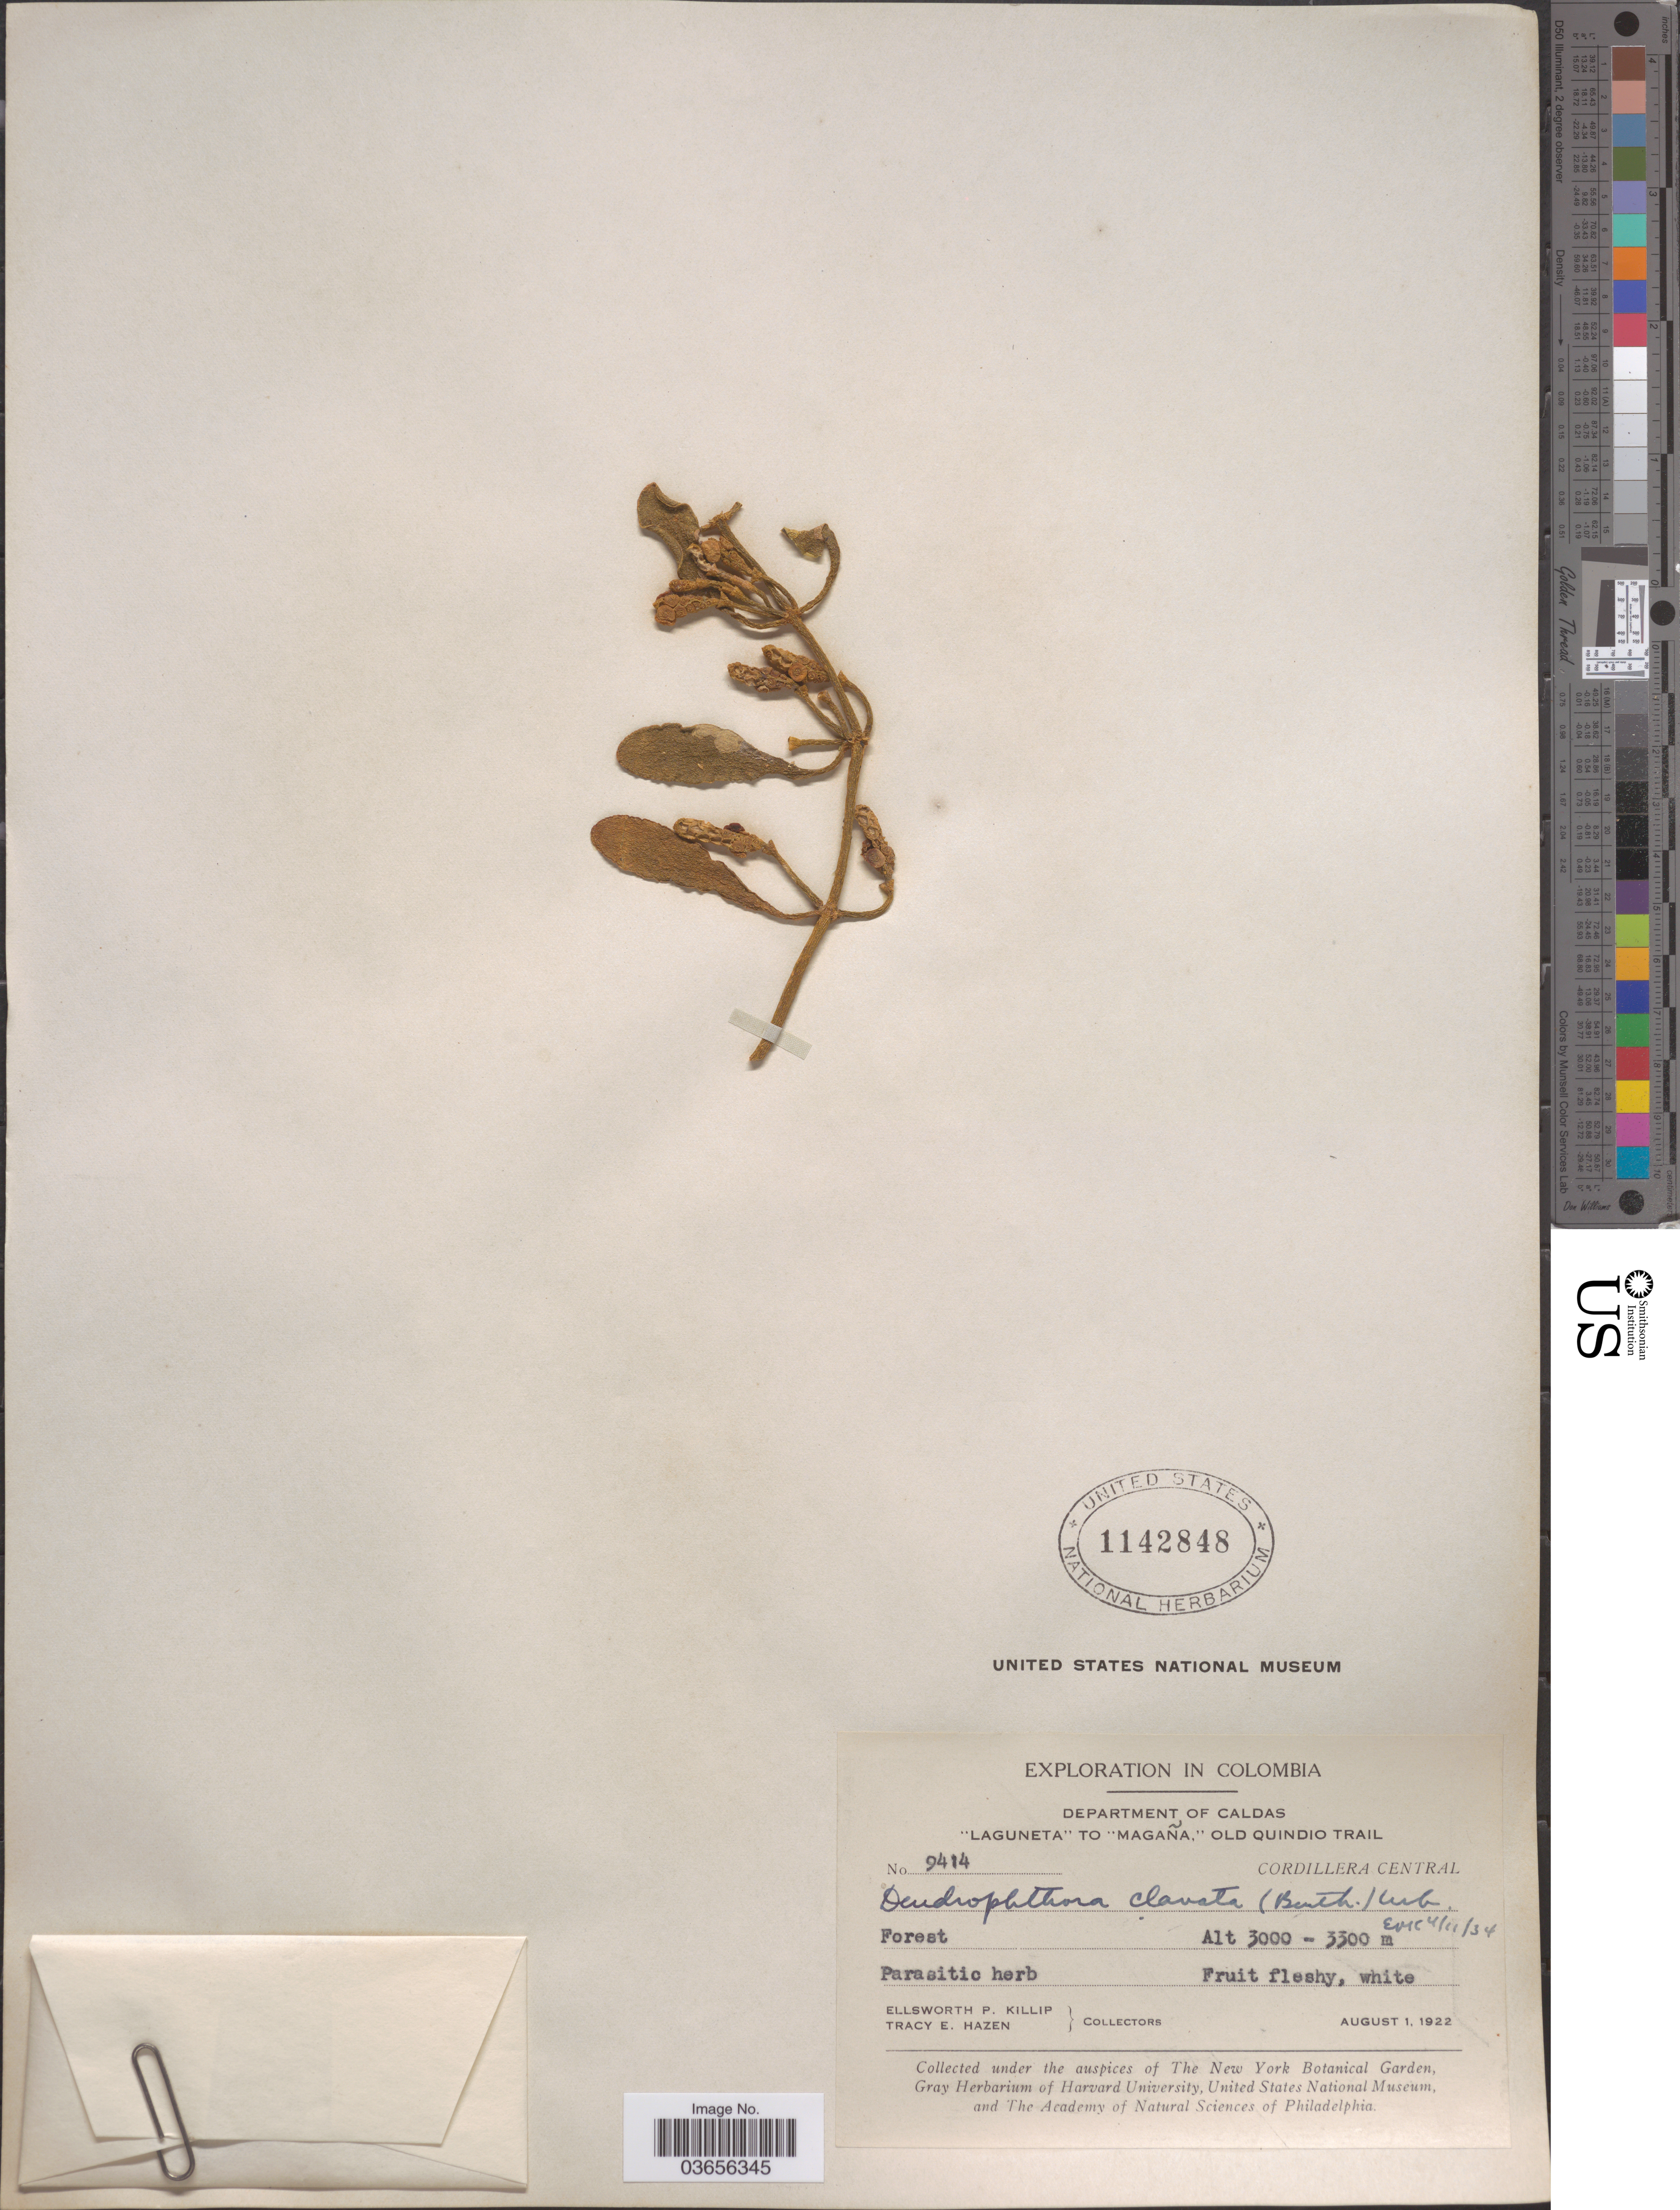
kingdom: Plantae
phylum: Tracheophyta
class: Magnoliopsida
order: Santalales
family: Viscaceae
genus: Dendrophthora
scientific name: Dendrophthora clavata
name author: (Benth.) Urb.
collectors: E. P. Killip & T. E. Hazen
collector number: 9414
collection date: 1922-08-01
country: Colombia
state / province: Caldas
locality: Department of Caldas. "Laguneta" to "Magaña", old Quindio trail. Cordillera Central.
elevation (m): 3000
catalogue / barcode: US 1142848